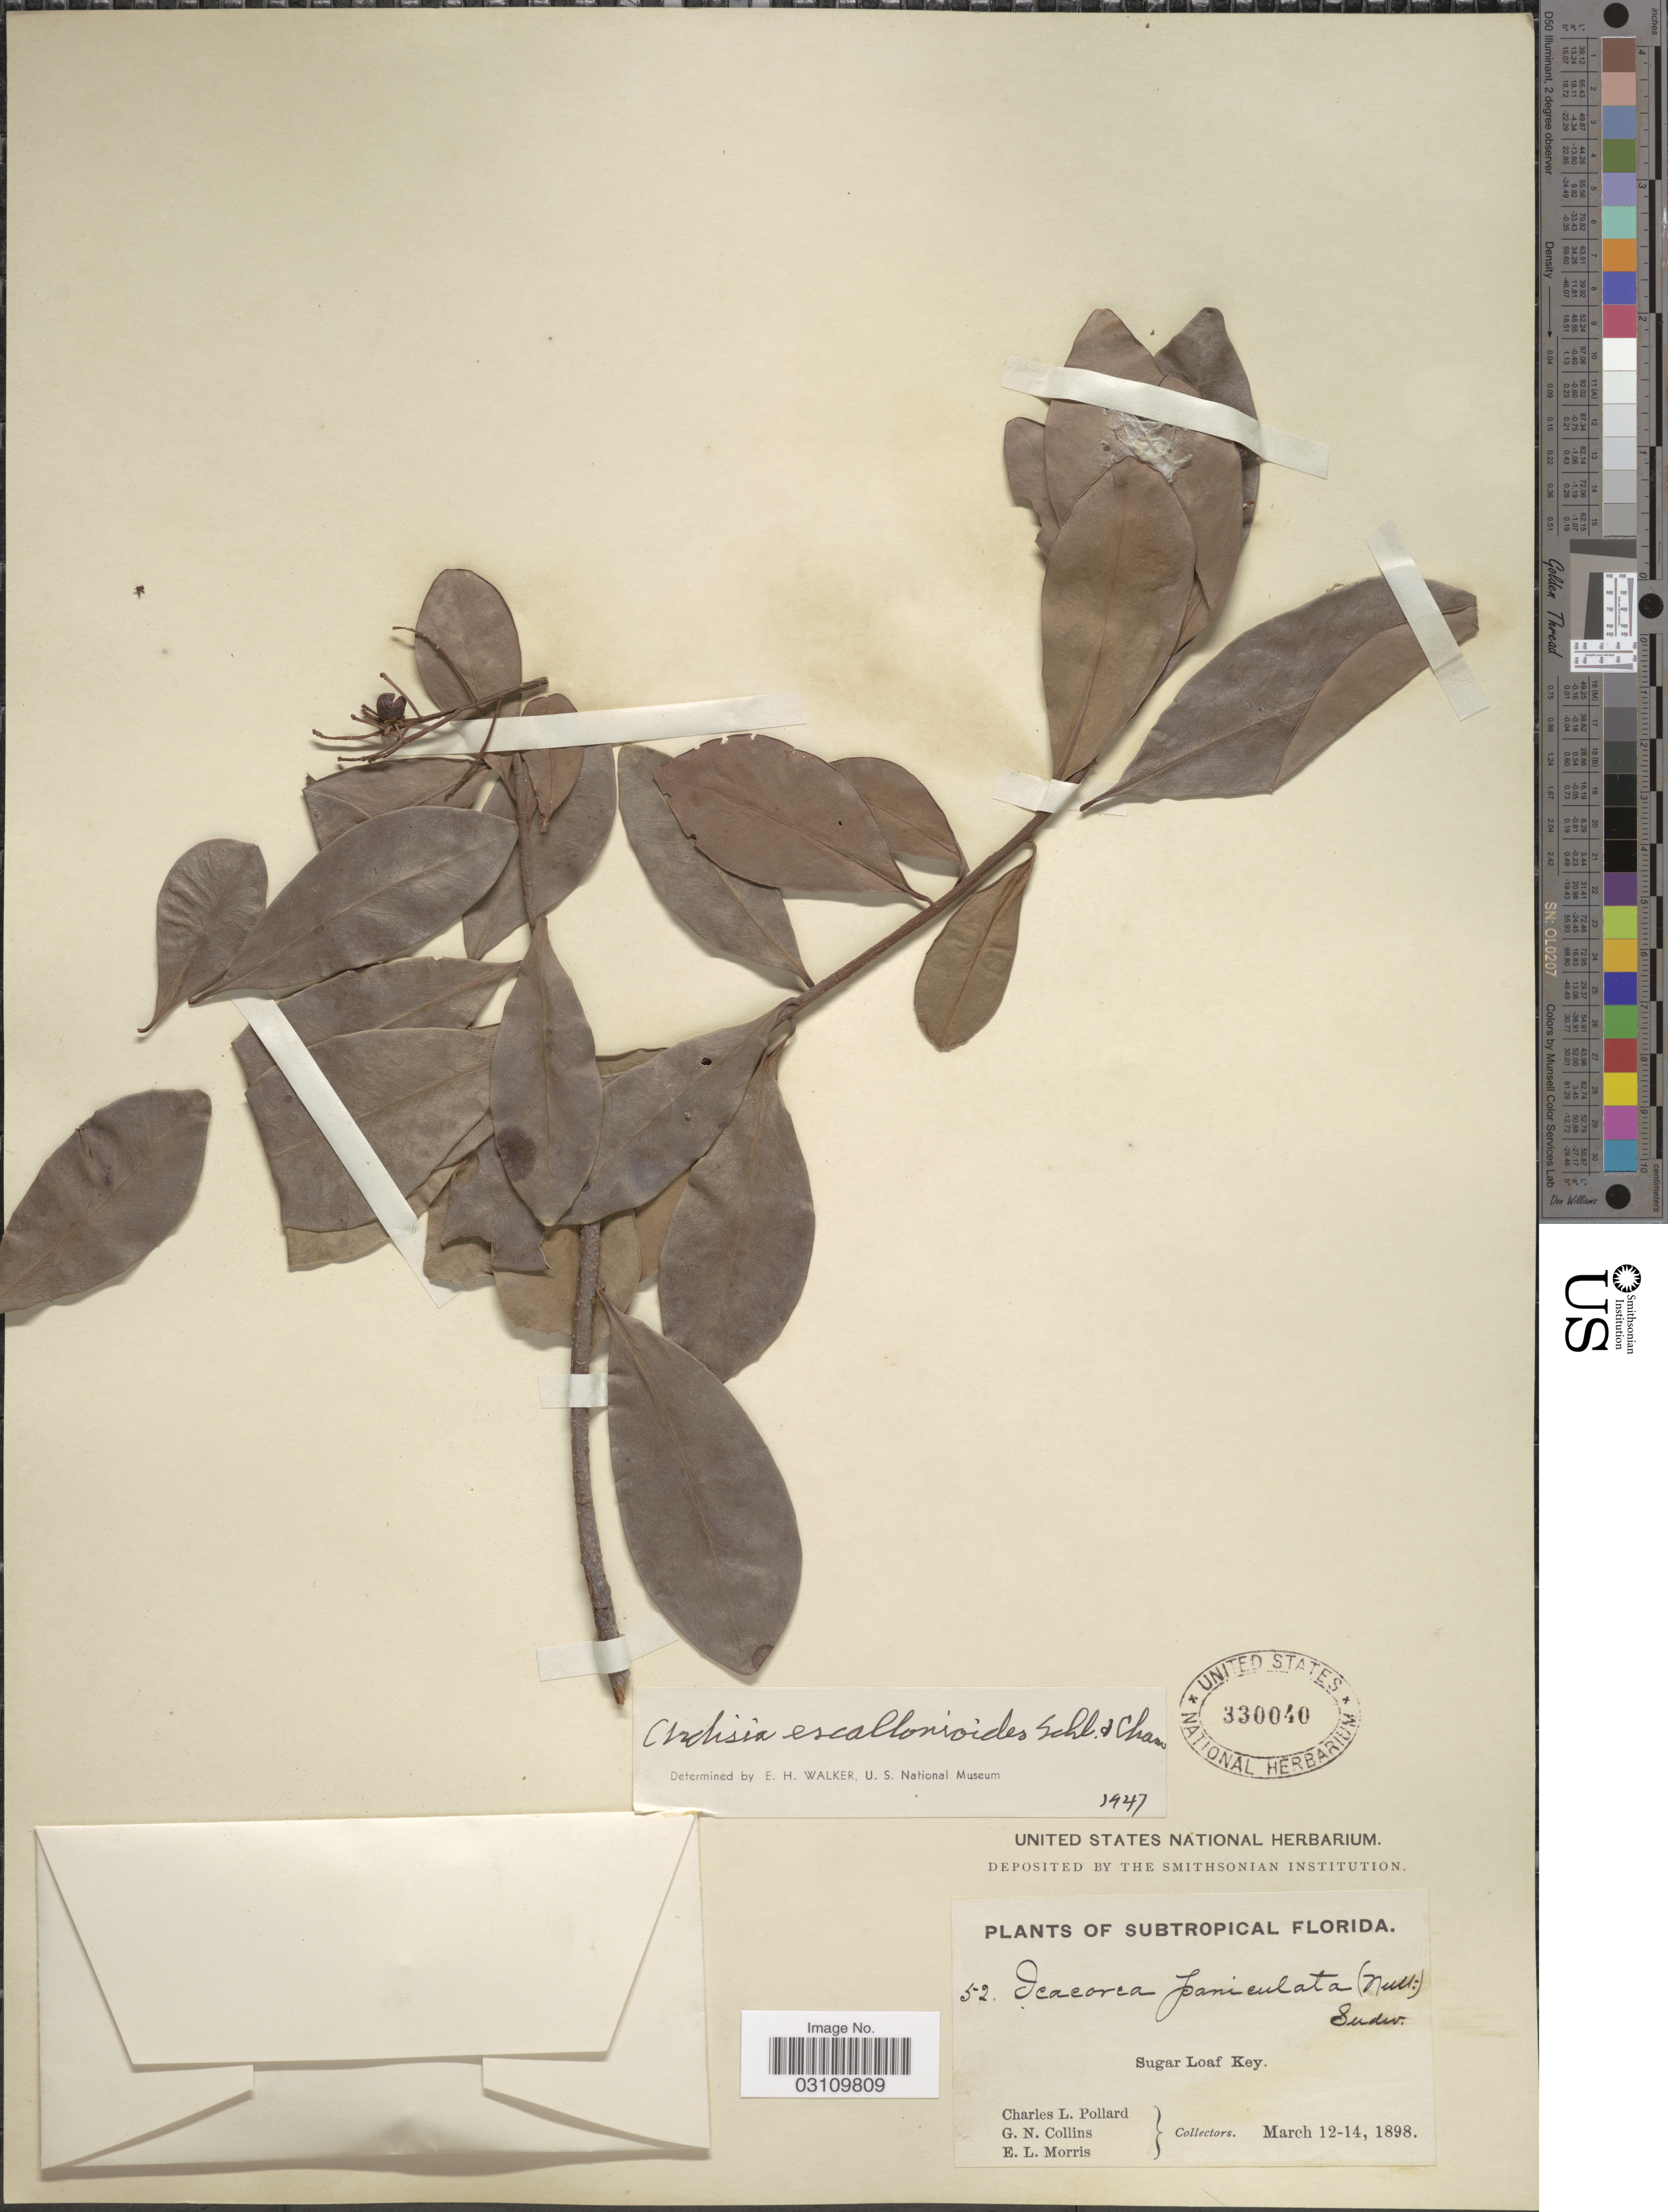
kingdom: Plantae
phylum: Tracheophyta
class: Magnoliopsida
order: Ericales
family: Primulaceae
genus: Ardisia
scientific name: Ardisia escallonioides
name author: Schltdl. & Cham.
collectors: C. L. Pollard, G. Collins & E. Morris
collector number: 52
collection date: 1898-03-12/1898-03-14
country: United States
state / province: Florida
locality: Subtropical Florida. Sugar Loaf Key.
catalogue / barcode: US 330040